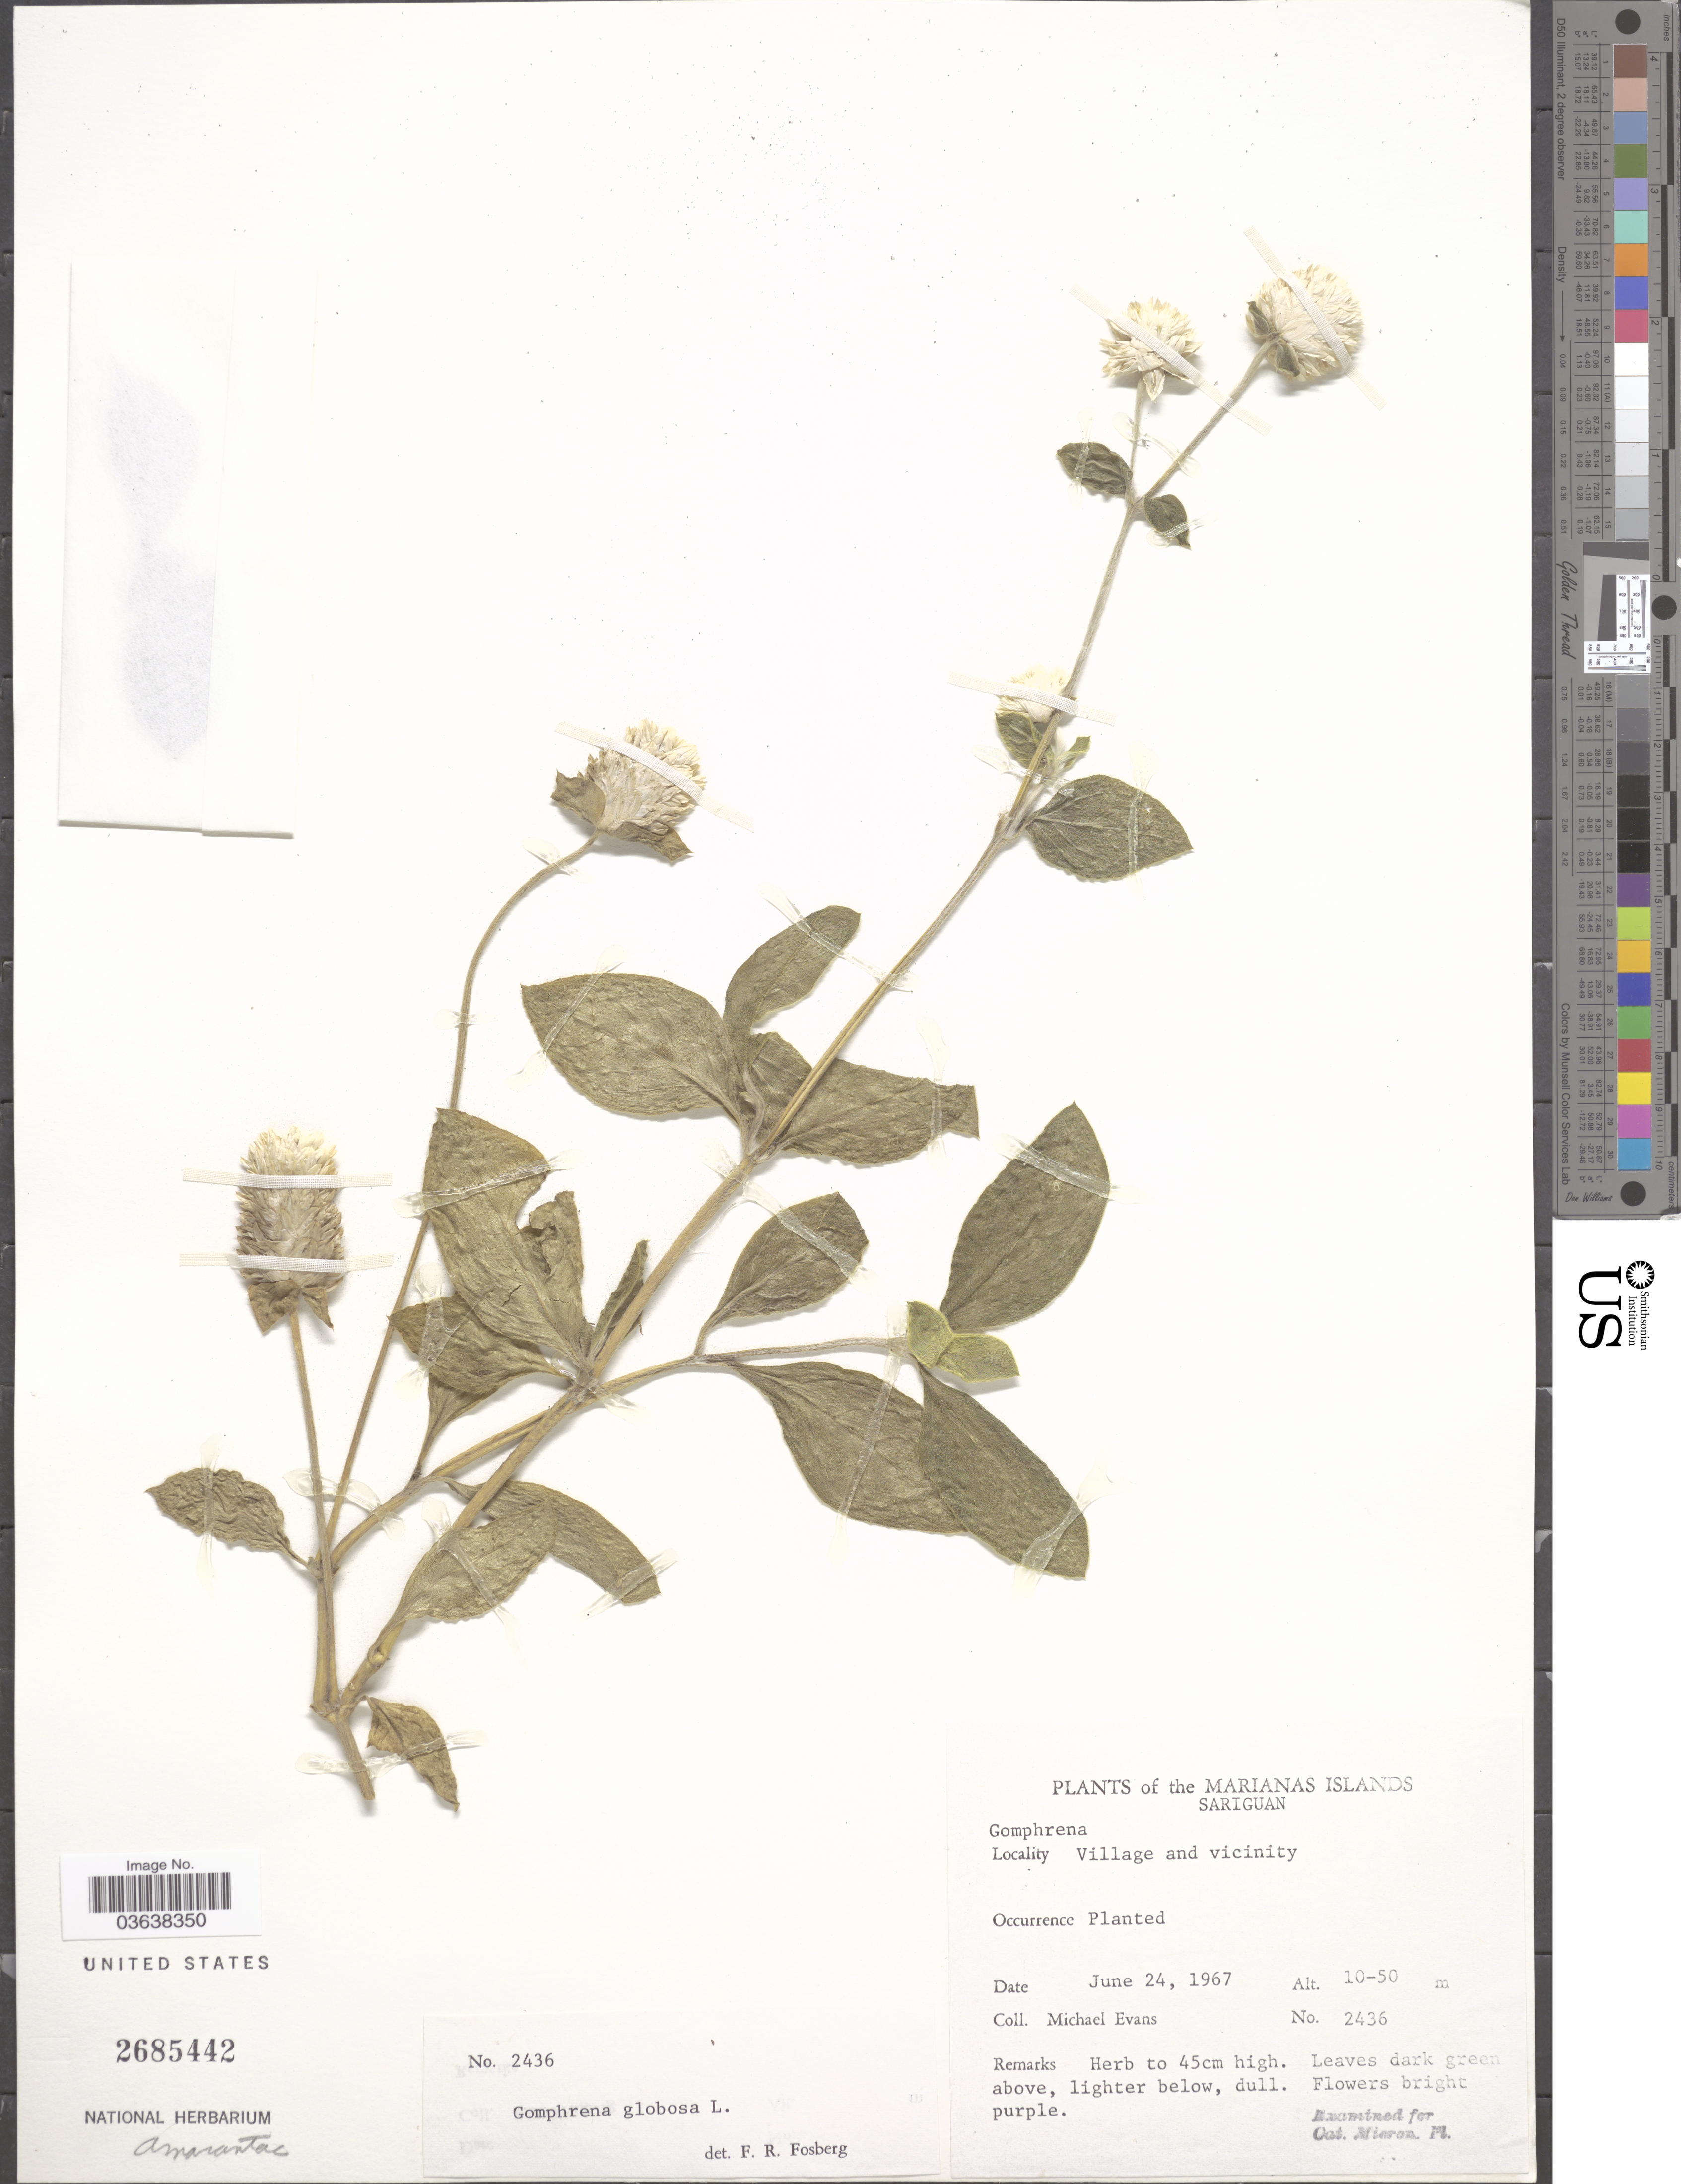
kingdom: Plantae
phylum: Tracheophyta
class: Magnoliopsida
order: Caryophyllales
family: Amaranthaceae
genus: Gomphrena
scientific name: Gomphrena globosa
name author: L.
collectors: M. Evans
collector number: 2436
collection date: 1967-06-24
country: Northern Mariana Islands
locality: The Marianas Islands. Sariguan. Village and vicinity.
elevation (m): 10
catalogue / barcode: US 2685442